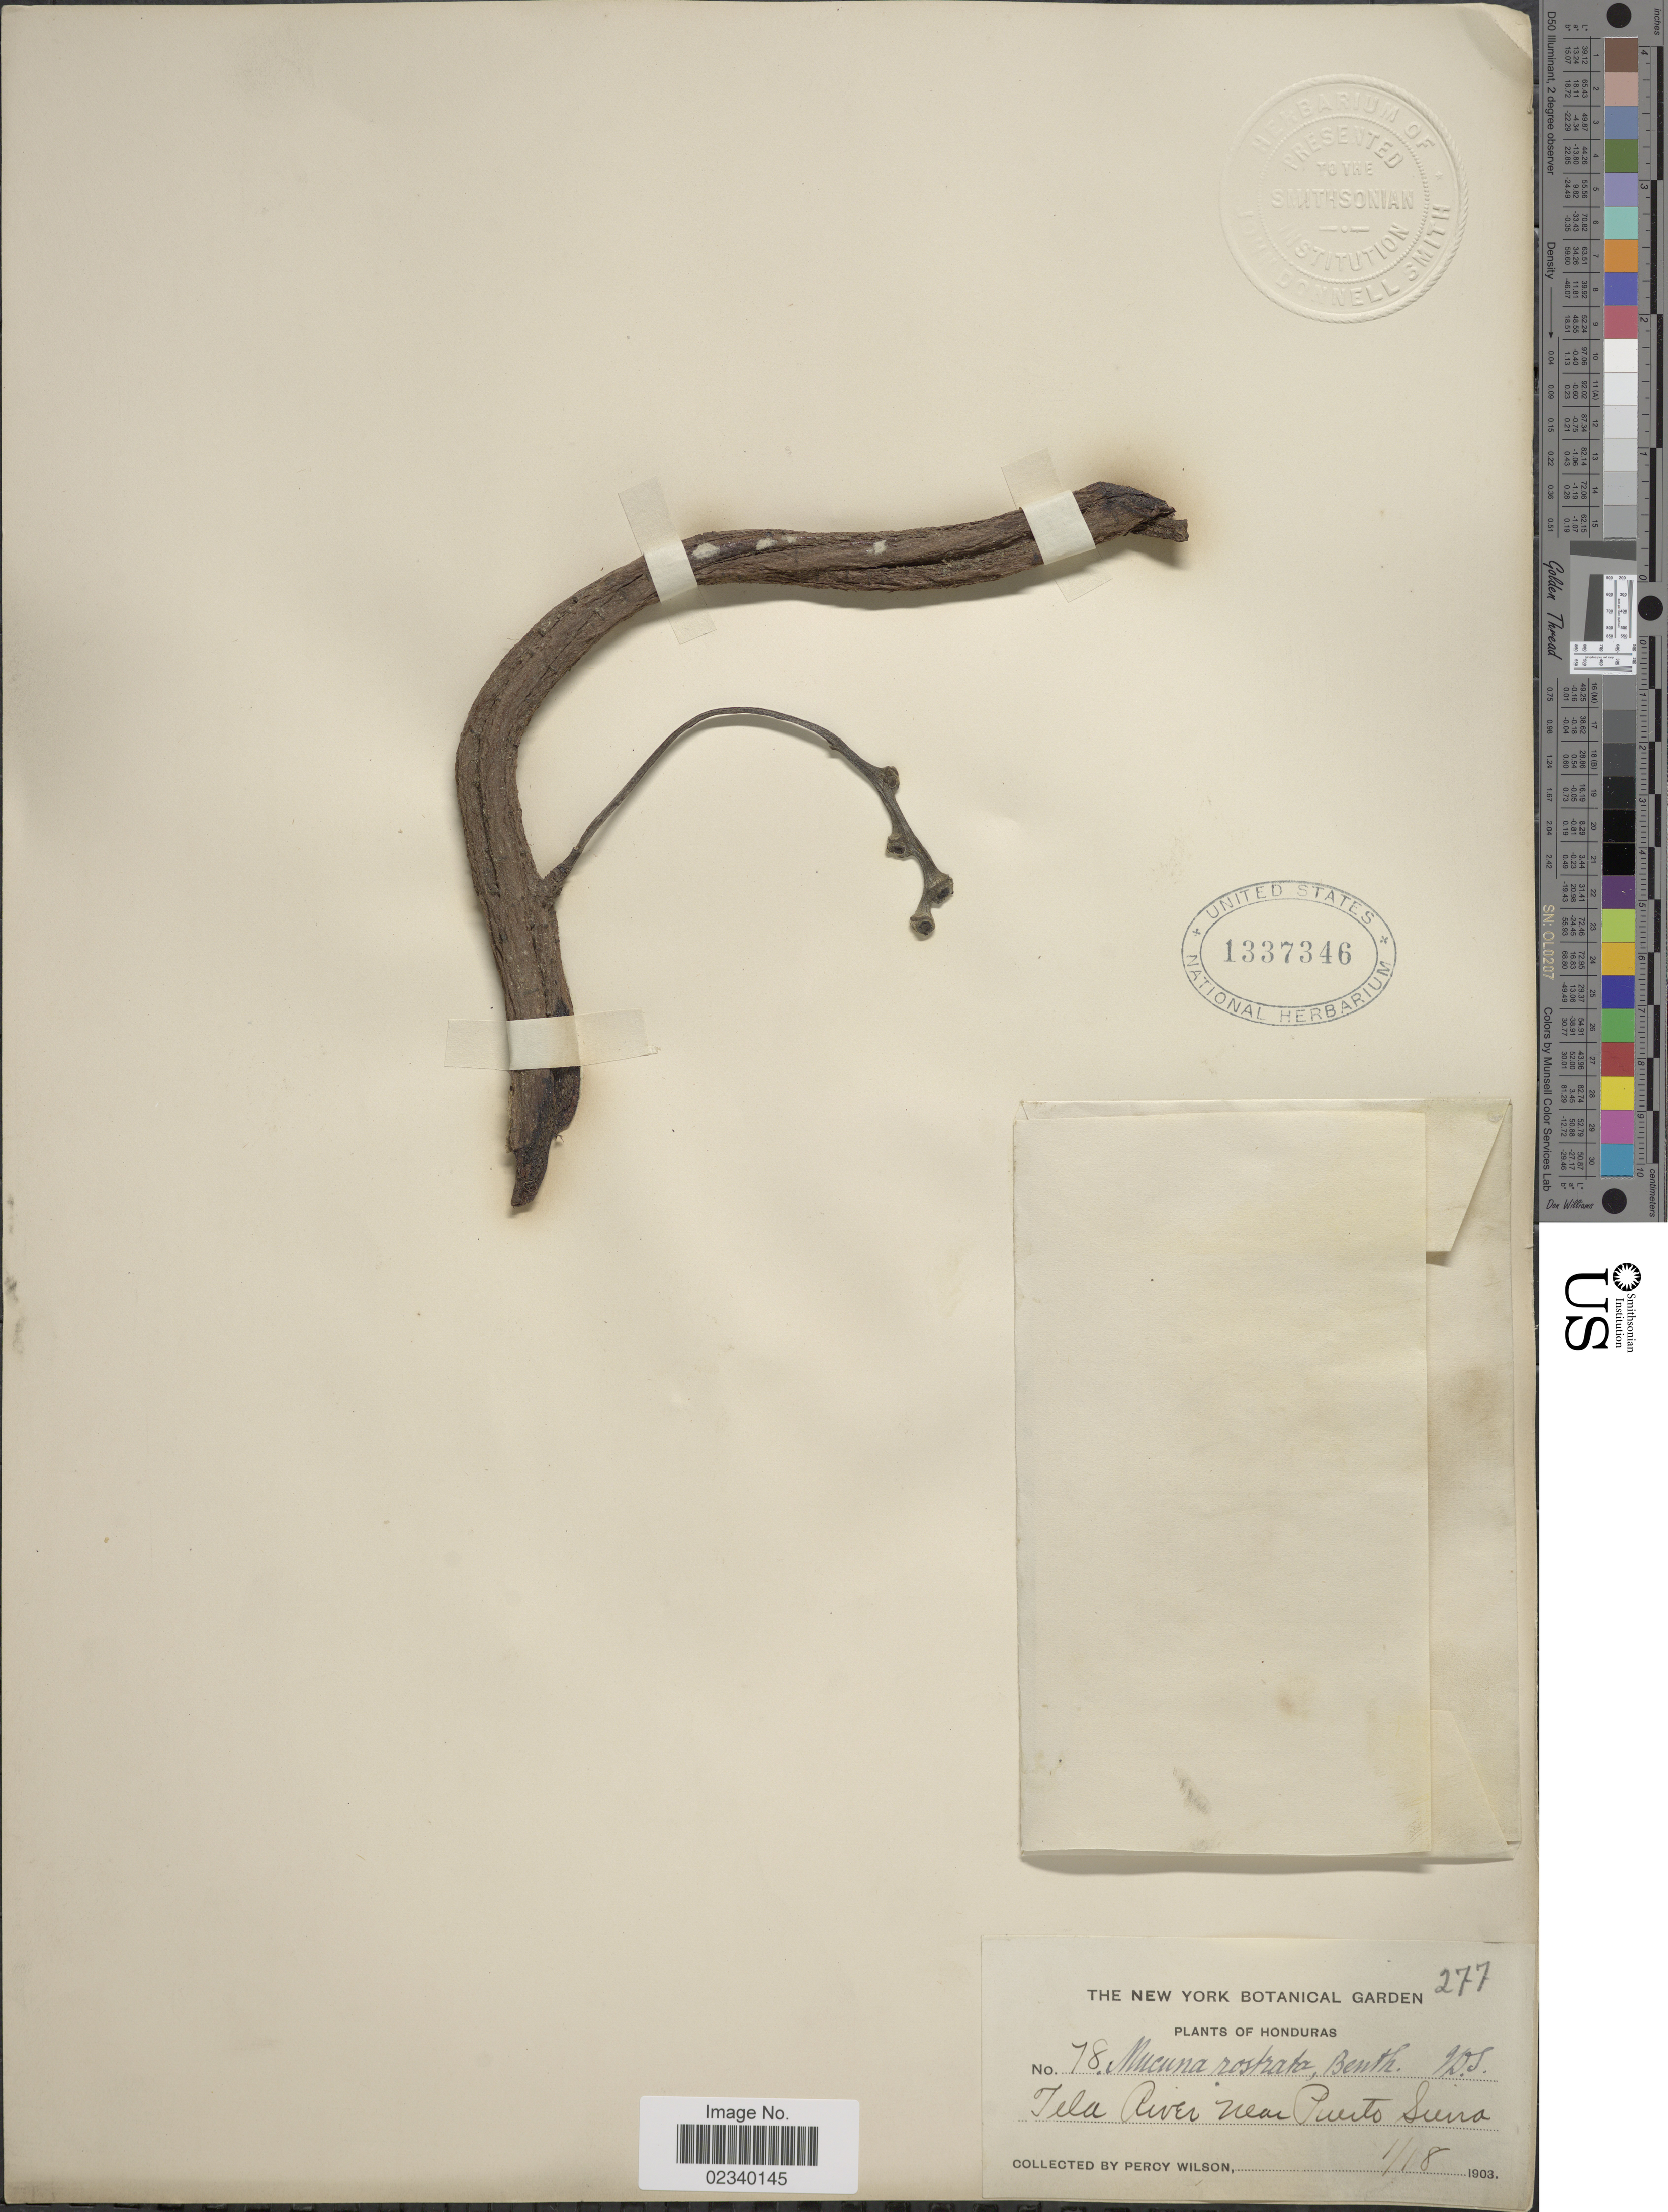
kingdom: Plantae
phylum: Tracheophyta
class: Magnoliopsida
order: Fabales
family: Fabaceae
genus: Mucuna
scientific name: Mucuna rostrata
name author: Benth.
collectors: P. Wilson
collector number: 78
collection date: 1903-01-18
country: Honduras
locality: Tela River near Puerto Sierra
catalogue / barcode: US 1337346